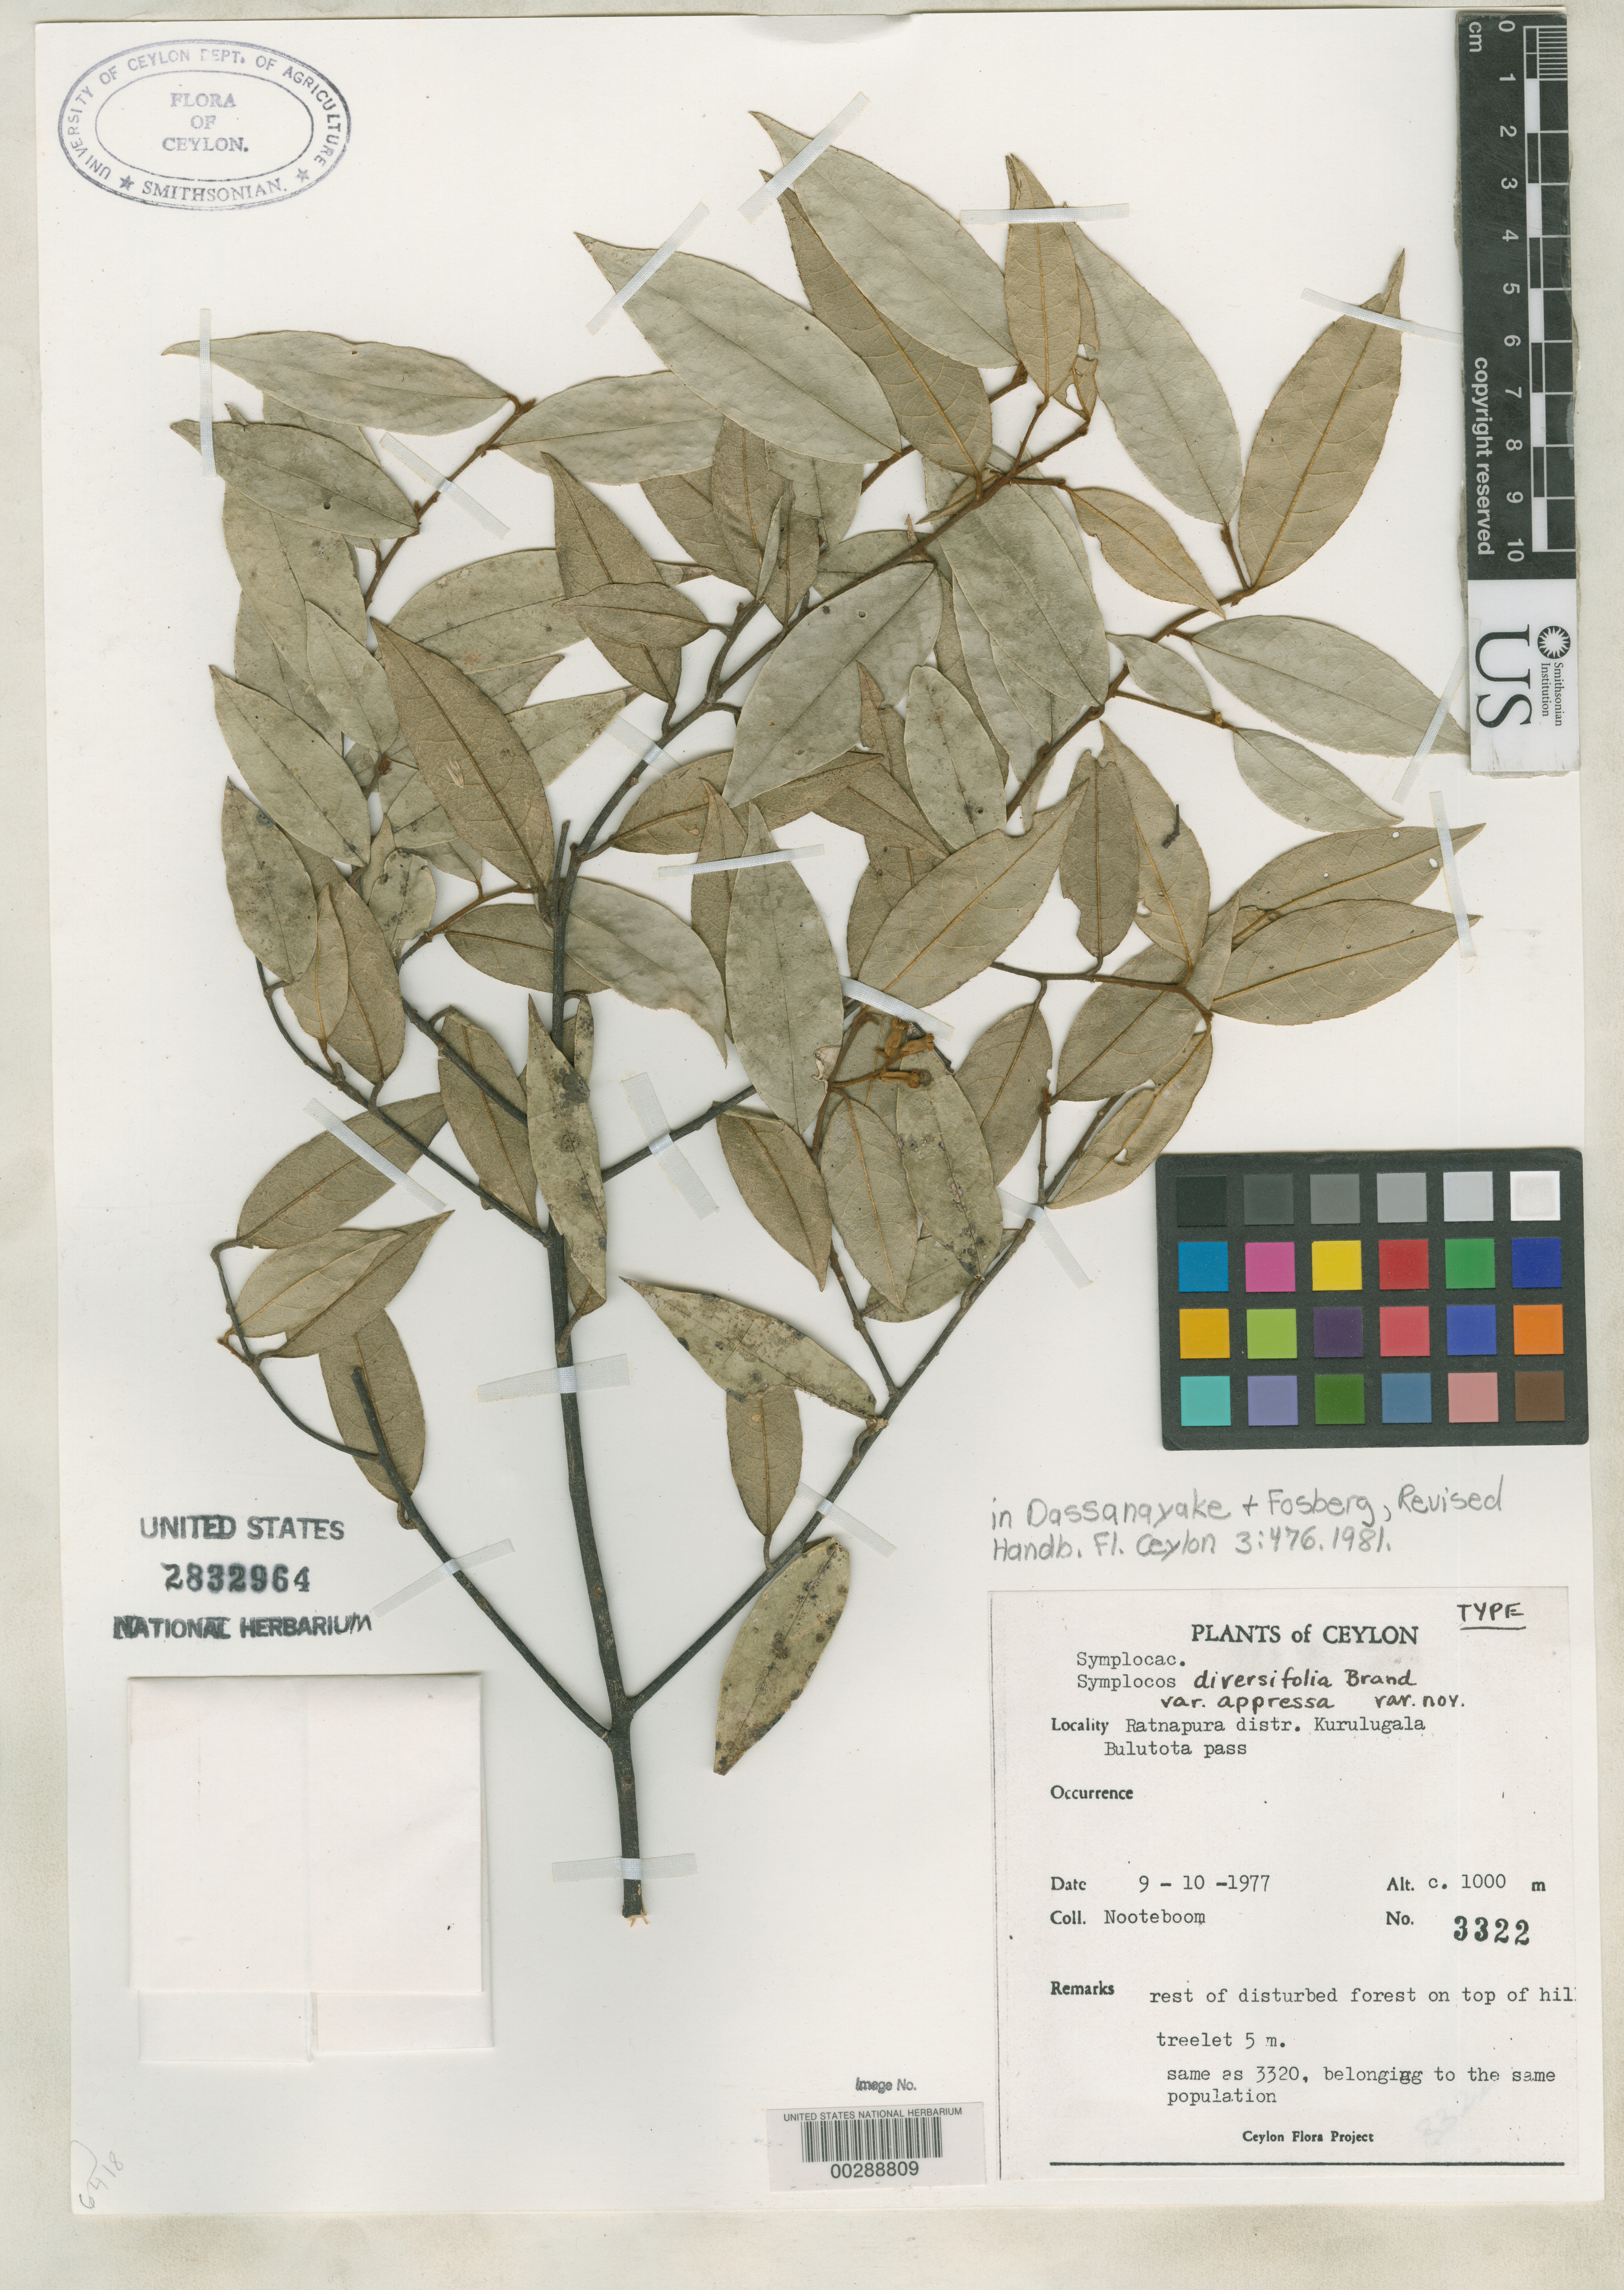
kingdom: Plantae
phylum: Tracheophyta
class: Magnoliopsida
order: Ericales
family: Symplocaceae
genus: Symplocos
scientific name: Symplocos diversifolia var. appressa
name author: Noot. in Dassan. & Fosberg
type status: Isotype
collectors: H. P. Nooteboom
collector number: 3322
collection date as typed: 09 Oct 1977 or 10 Sep 1977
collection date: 1977-09-10 or 1977-10-09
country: Sri Lanka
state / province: Sabaragamuwa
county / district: Ratnapura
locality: Kurulugala Bulutota pass.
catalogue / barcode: US 2832965